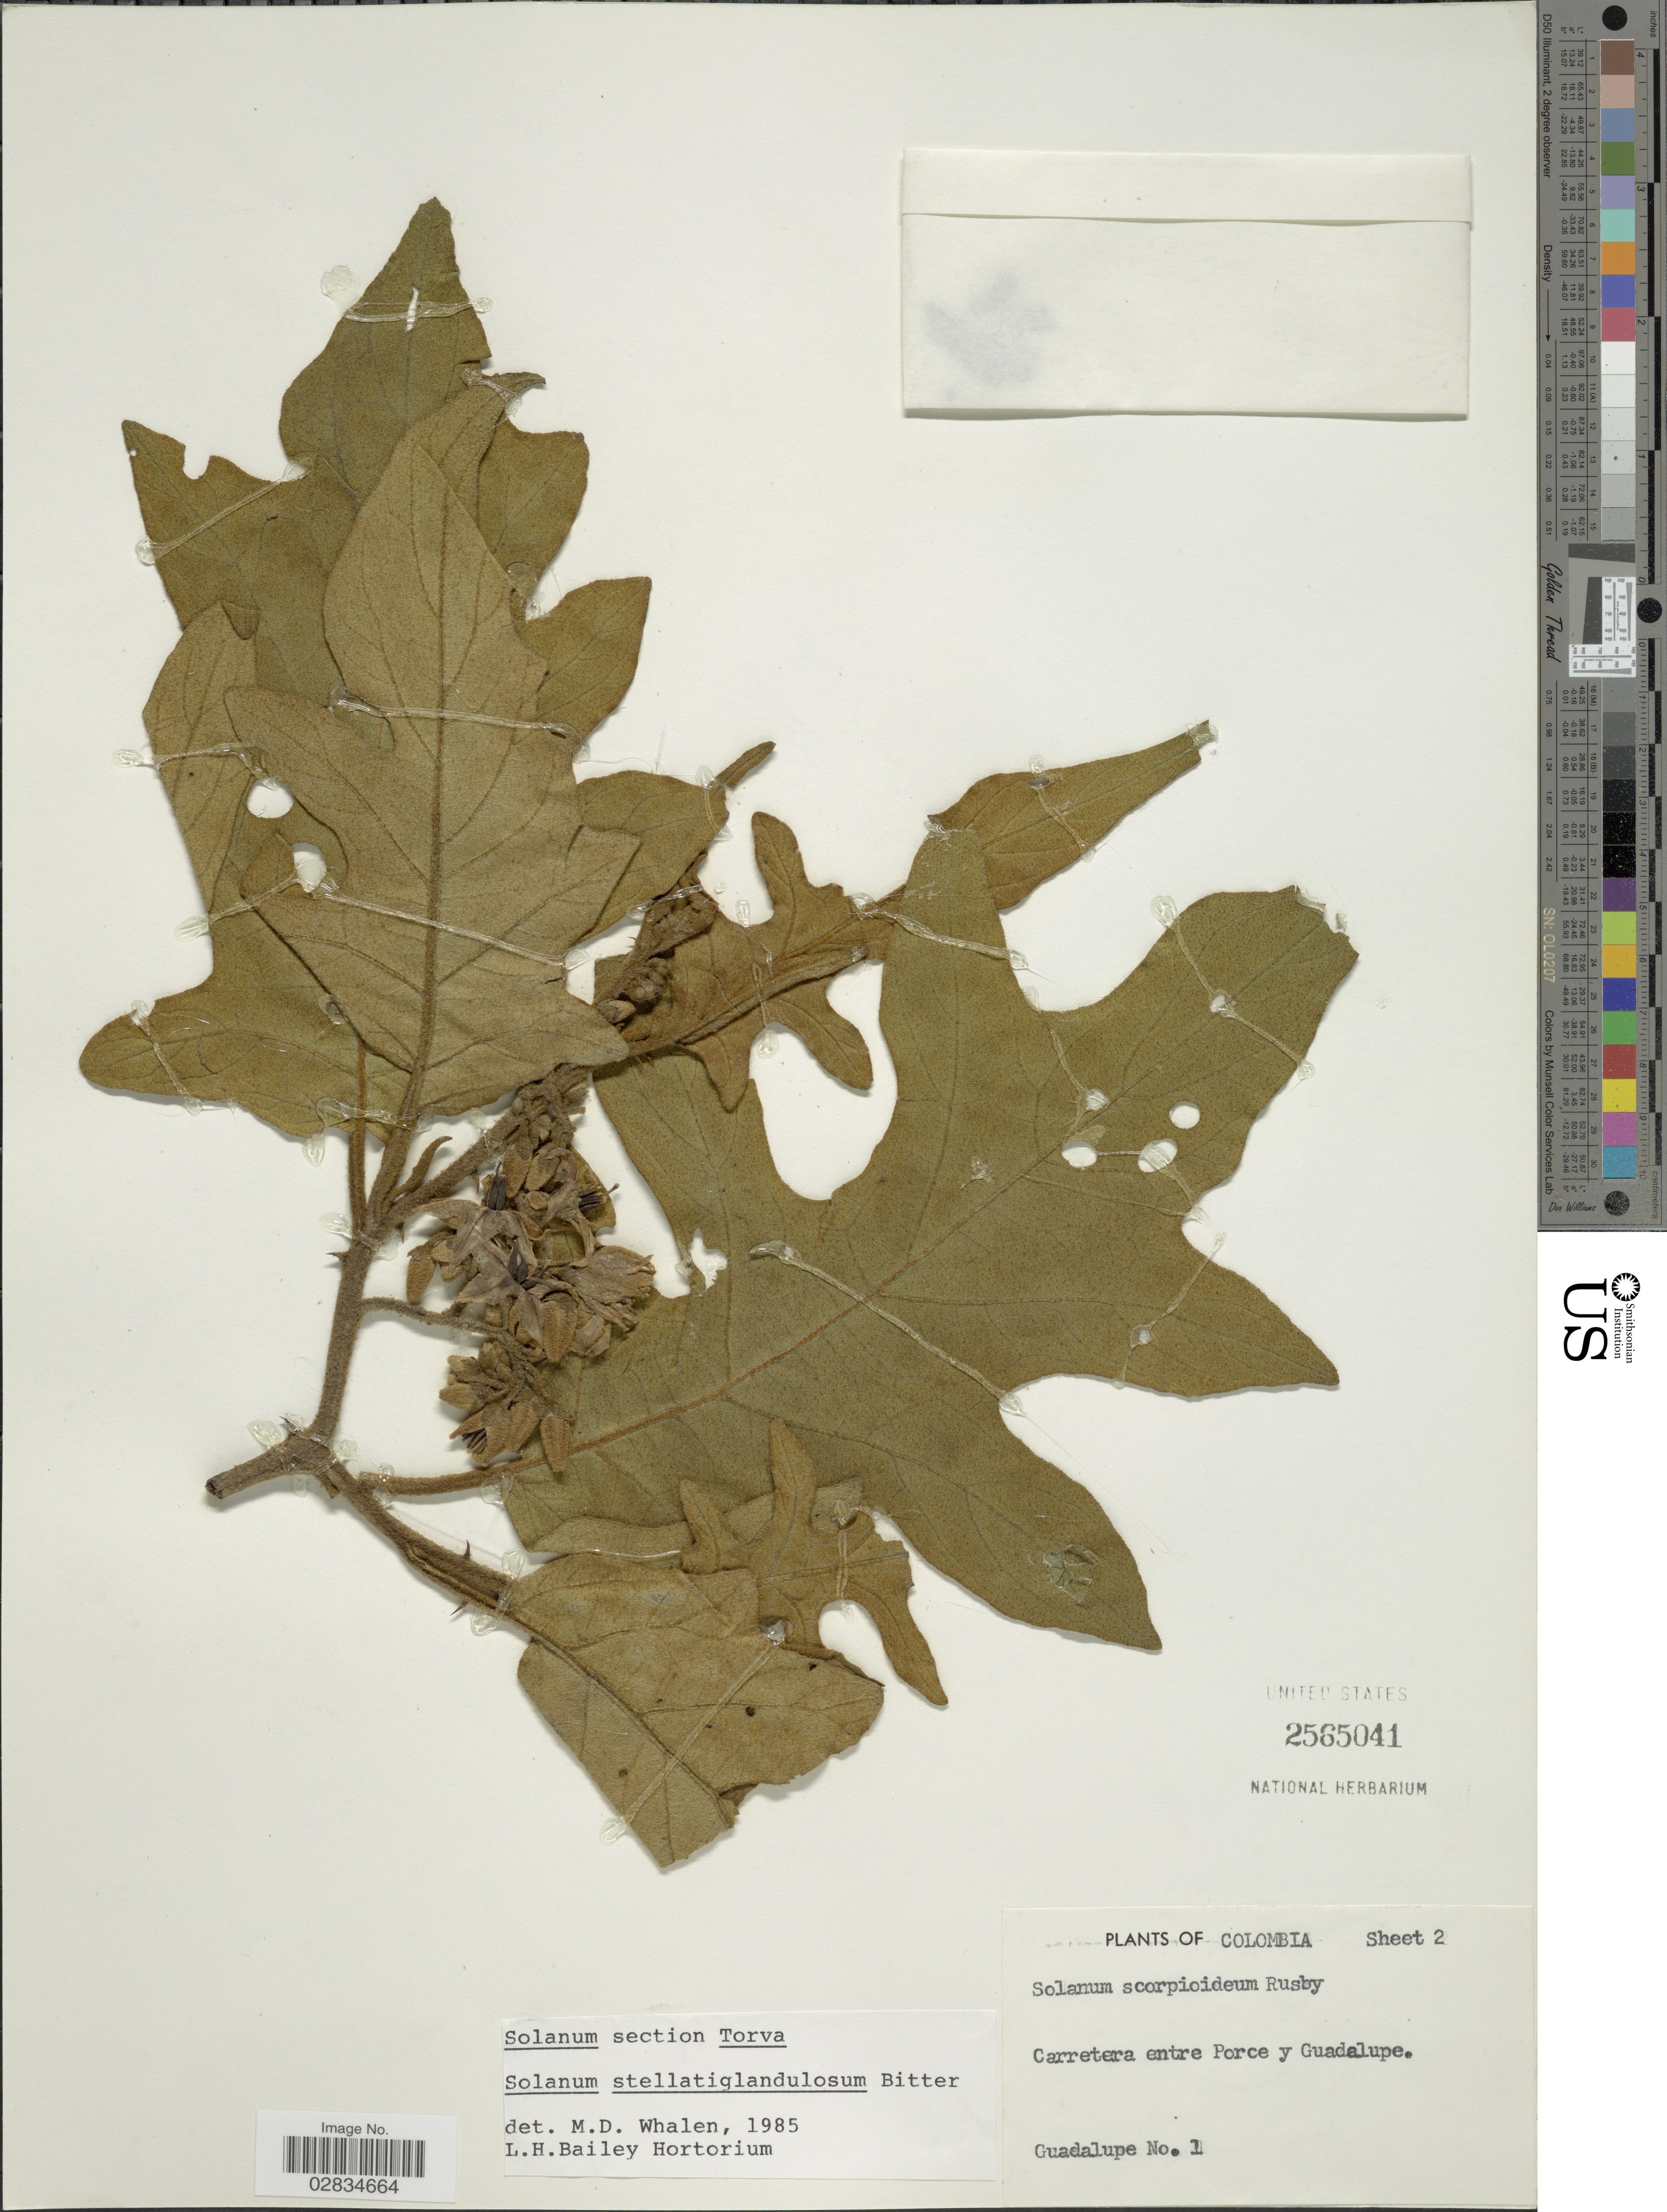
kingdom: Plantae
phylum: Tracheophyta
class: Magnoliopsida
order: Solanales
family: Solanaceae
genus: Solanum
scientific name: Solanum stellatiglandulosum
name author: Bitter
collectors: Guadalupe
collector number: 1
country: Colombia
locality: Carretera entre Porce y Guadalupe.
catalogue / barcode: US 2565041